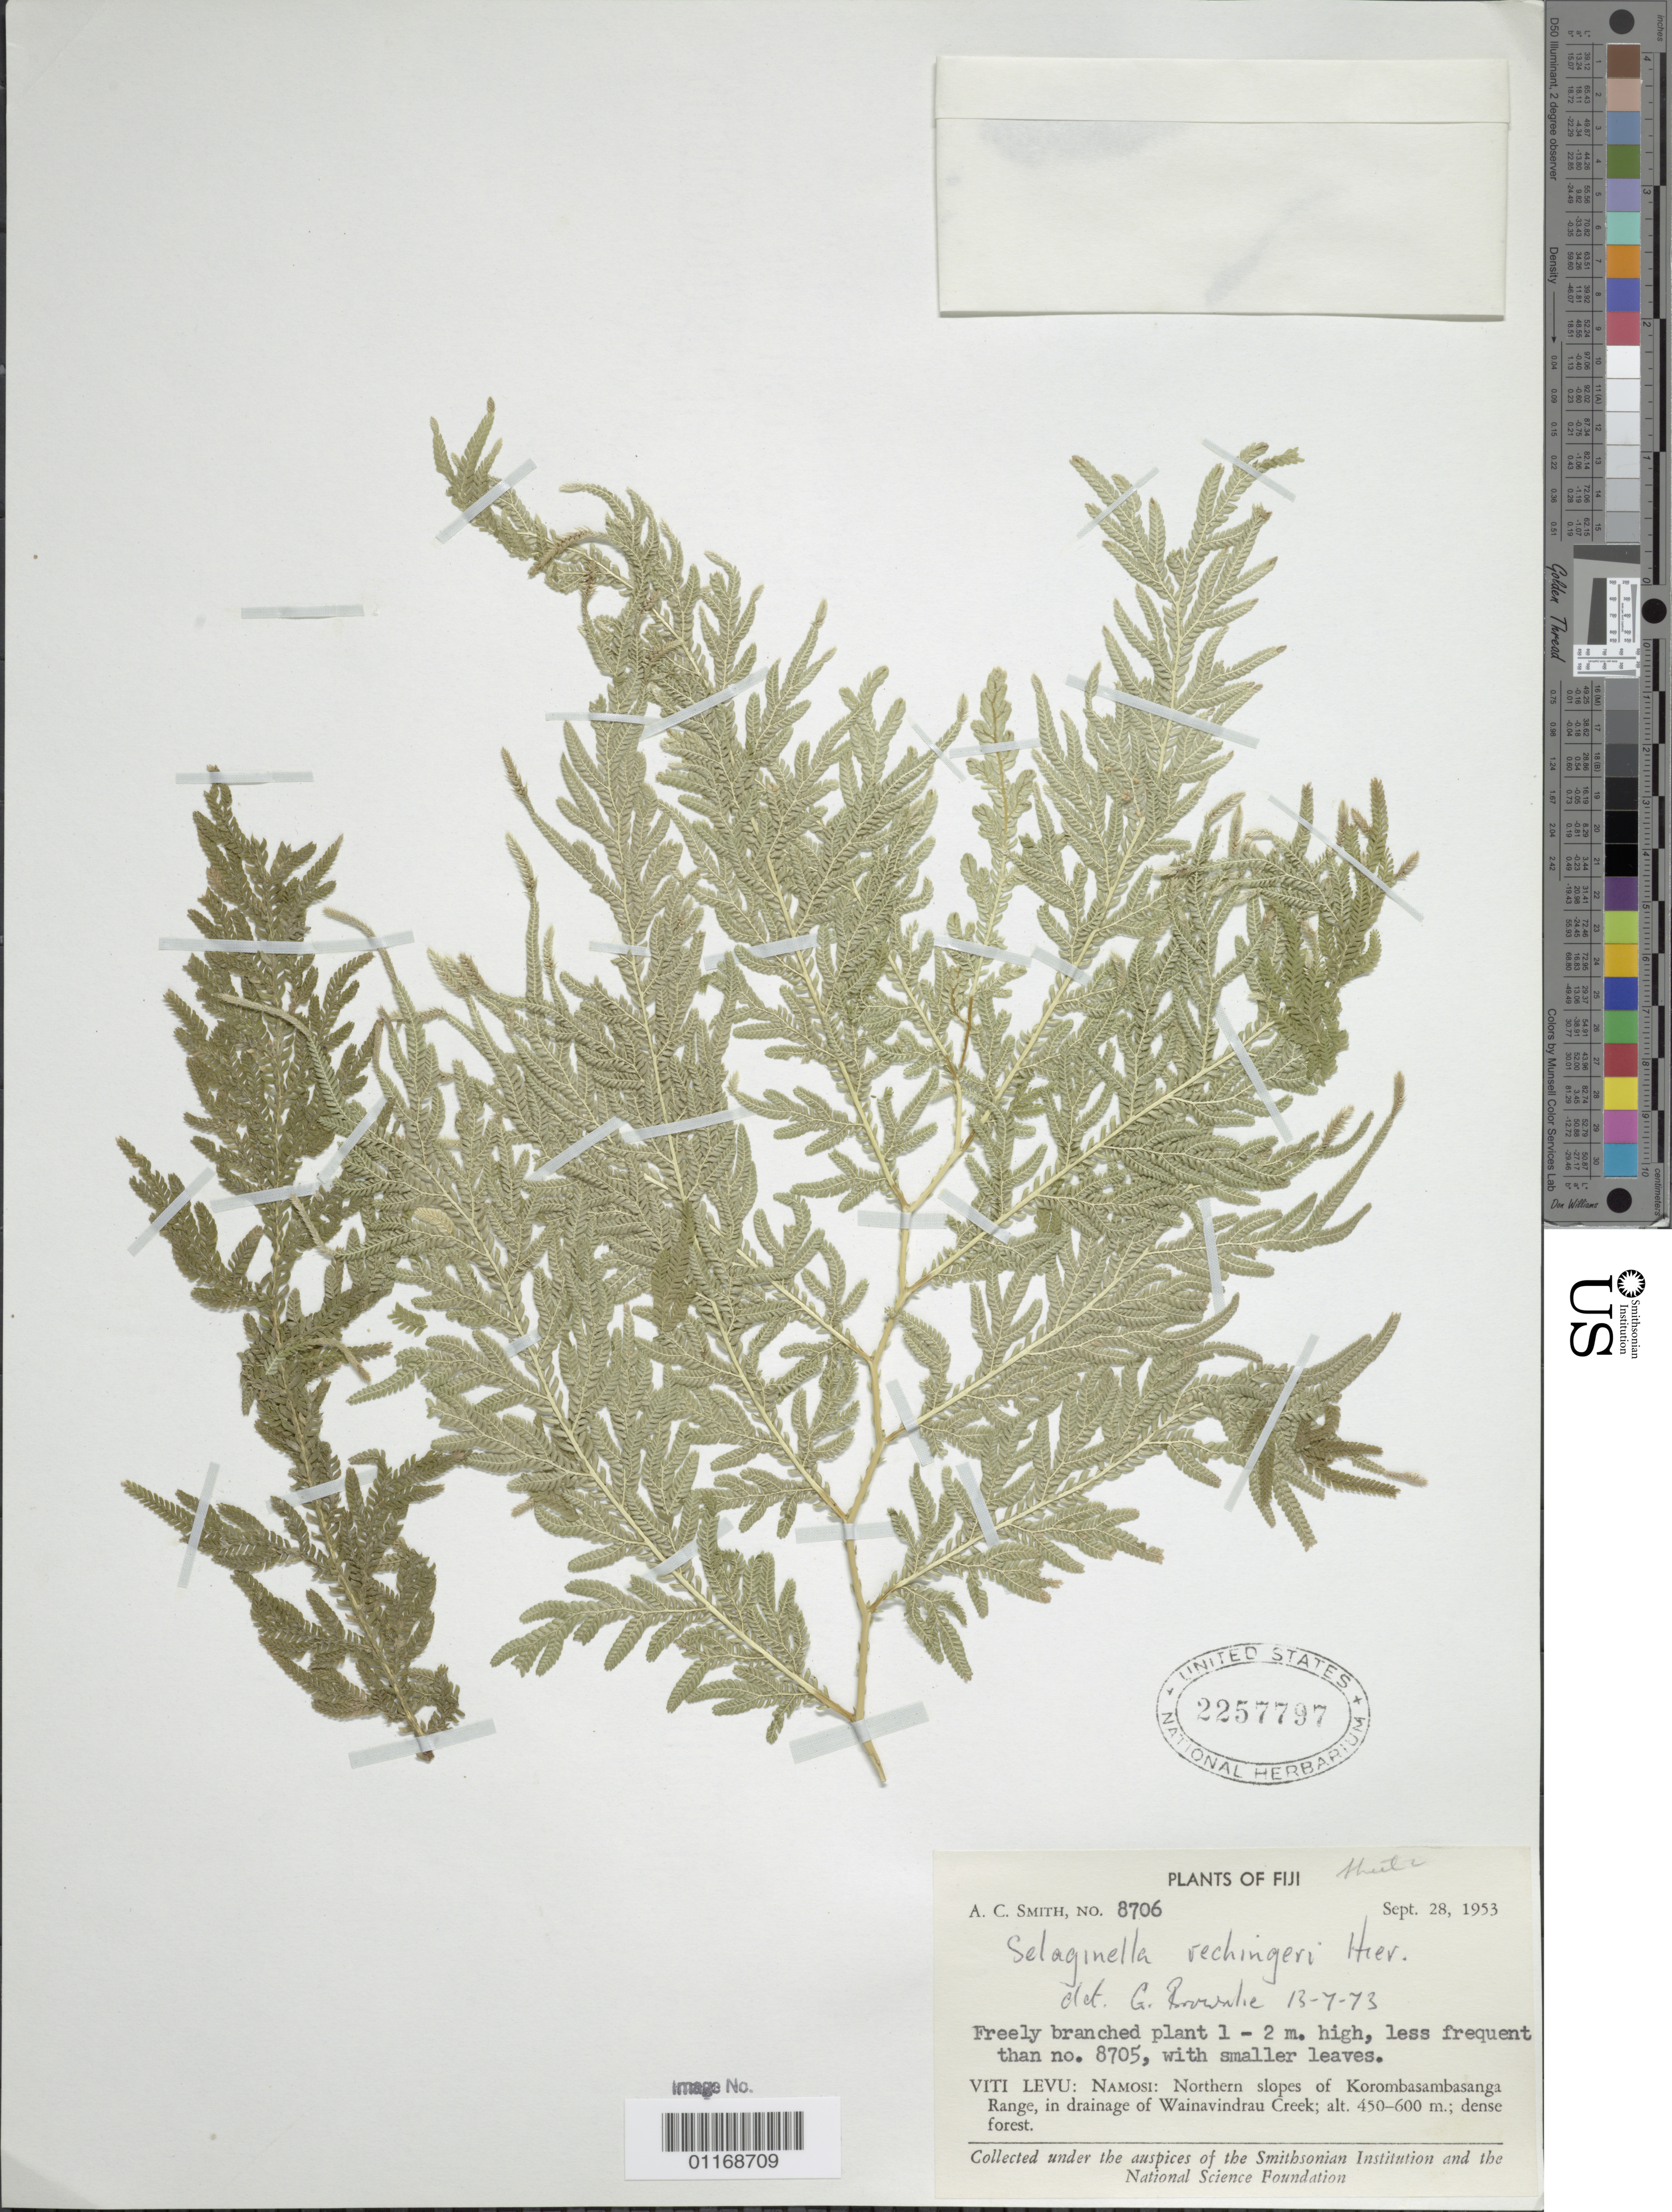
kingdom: Plantae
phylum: Tracheophyta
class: Lycopodiopsida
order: Selaginellales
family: Selaginellaceae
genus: Selaginella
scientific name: Selaginella rechingeri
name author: Hieron.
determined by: Brownlie, G.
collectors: A. C. Smith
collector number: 8706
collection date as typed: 28 Sep 1953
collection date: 1953-09-28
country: Fiji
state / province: Namosi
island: Viti Levu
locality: Namosi, northern slopes of korombasambasanga range, in drainage of wainavindrau creek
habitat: Dense forest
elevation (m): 450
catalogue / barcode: US 2257797